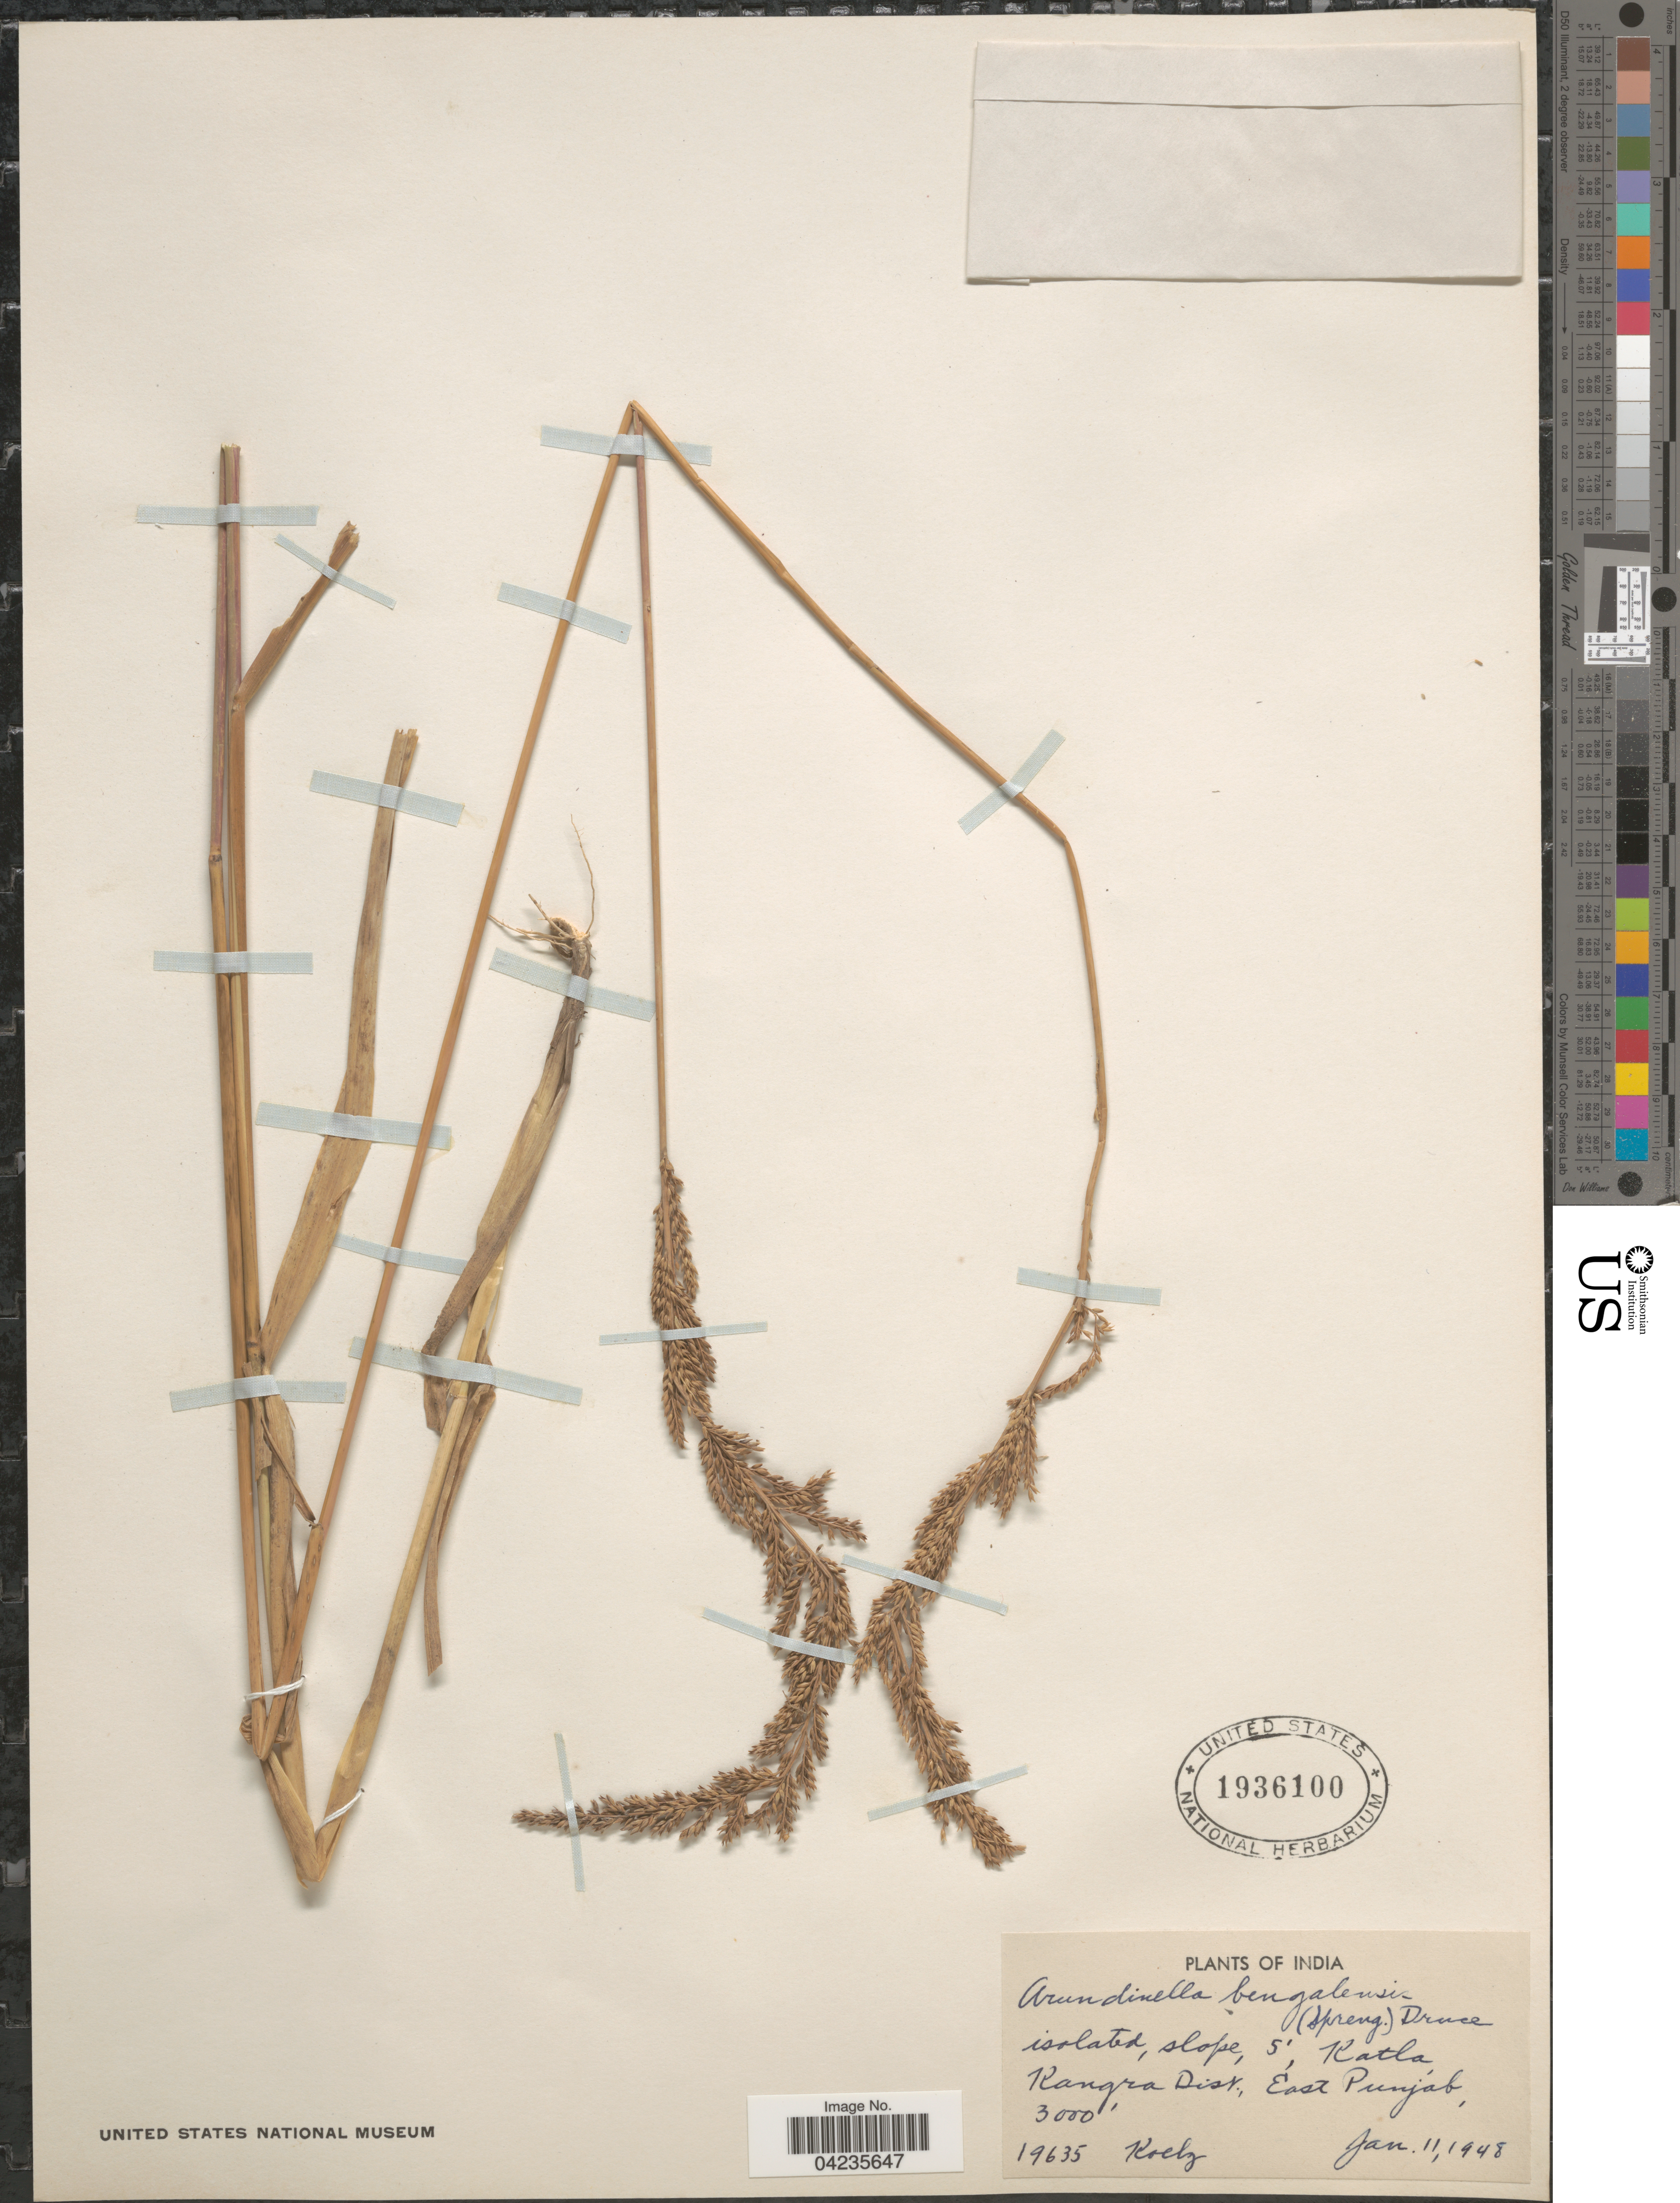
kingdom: Plantae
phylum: Tracheophyta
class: Liliopsida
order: Poales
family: Poaceae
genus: Arundinella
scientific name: Arundinella bengalensis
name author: (Spreng.) Druce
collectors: Koelz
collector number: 19635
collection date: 1948-01-11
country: India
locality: Katla Kangra Distr., East Punjab.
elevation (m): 914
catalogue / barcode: US 1936100